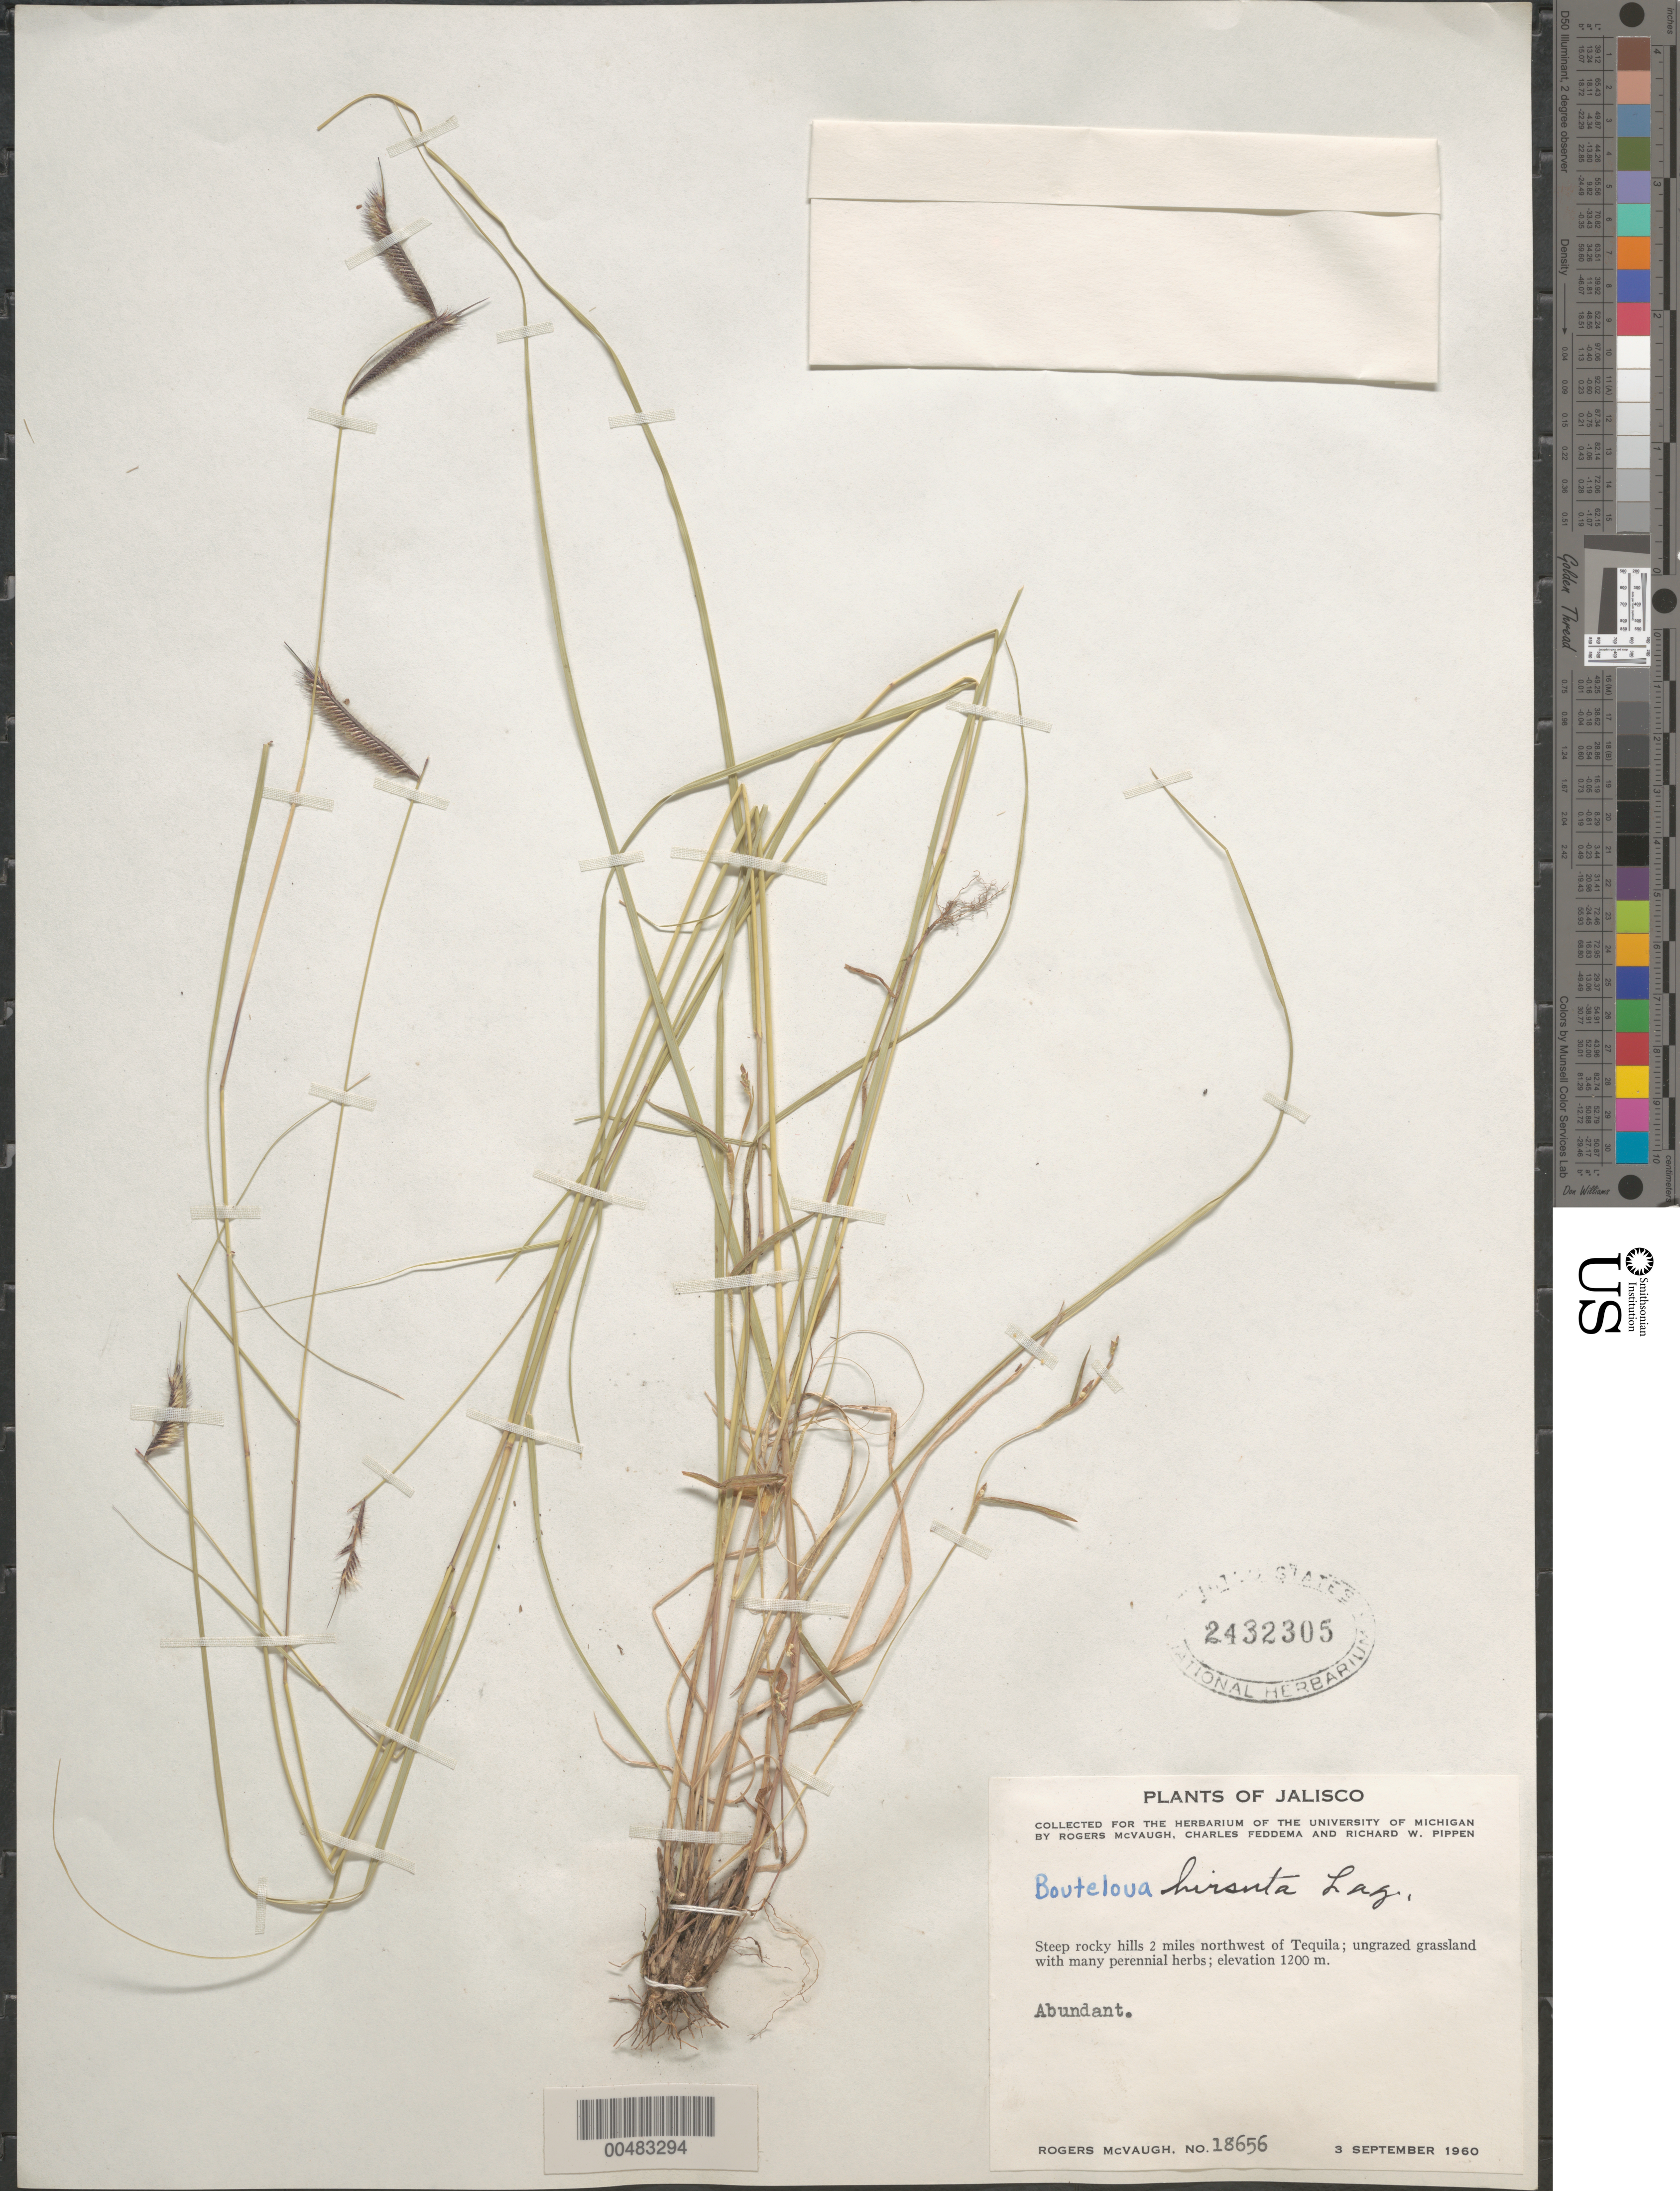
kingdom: Plantae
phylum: Tracheophyta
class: Liliopsida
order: Poales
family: Poaceae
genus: Bouteloua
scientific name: Bouteloua hirsuta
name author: Lag.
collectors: R. McVaugh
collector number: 18656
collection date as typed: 3 Sep 1960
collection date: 1960-09-03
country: Mexico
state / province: Jalisco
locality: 2 mi NW of Tequila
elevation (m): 1200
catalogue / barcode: US 2432305